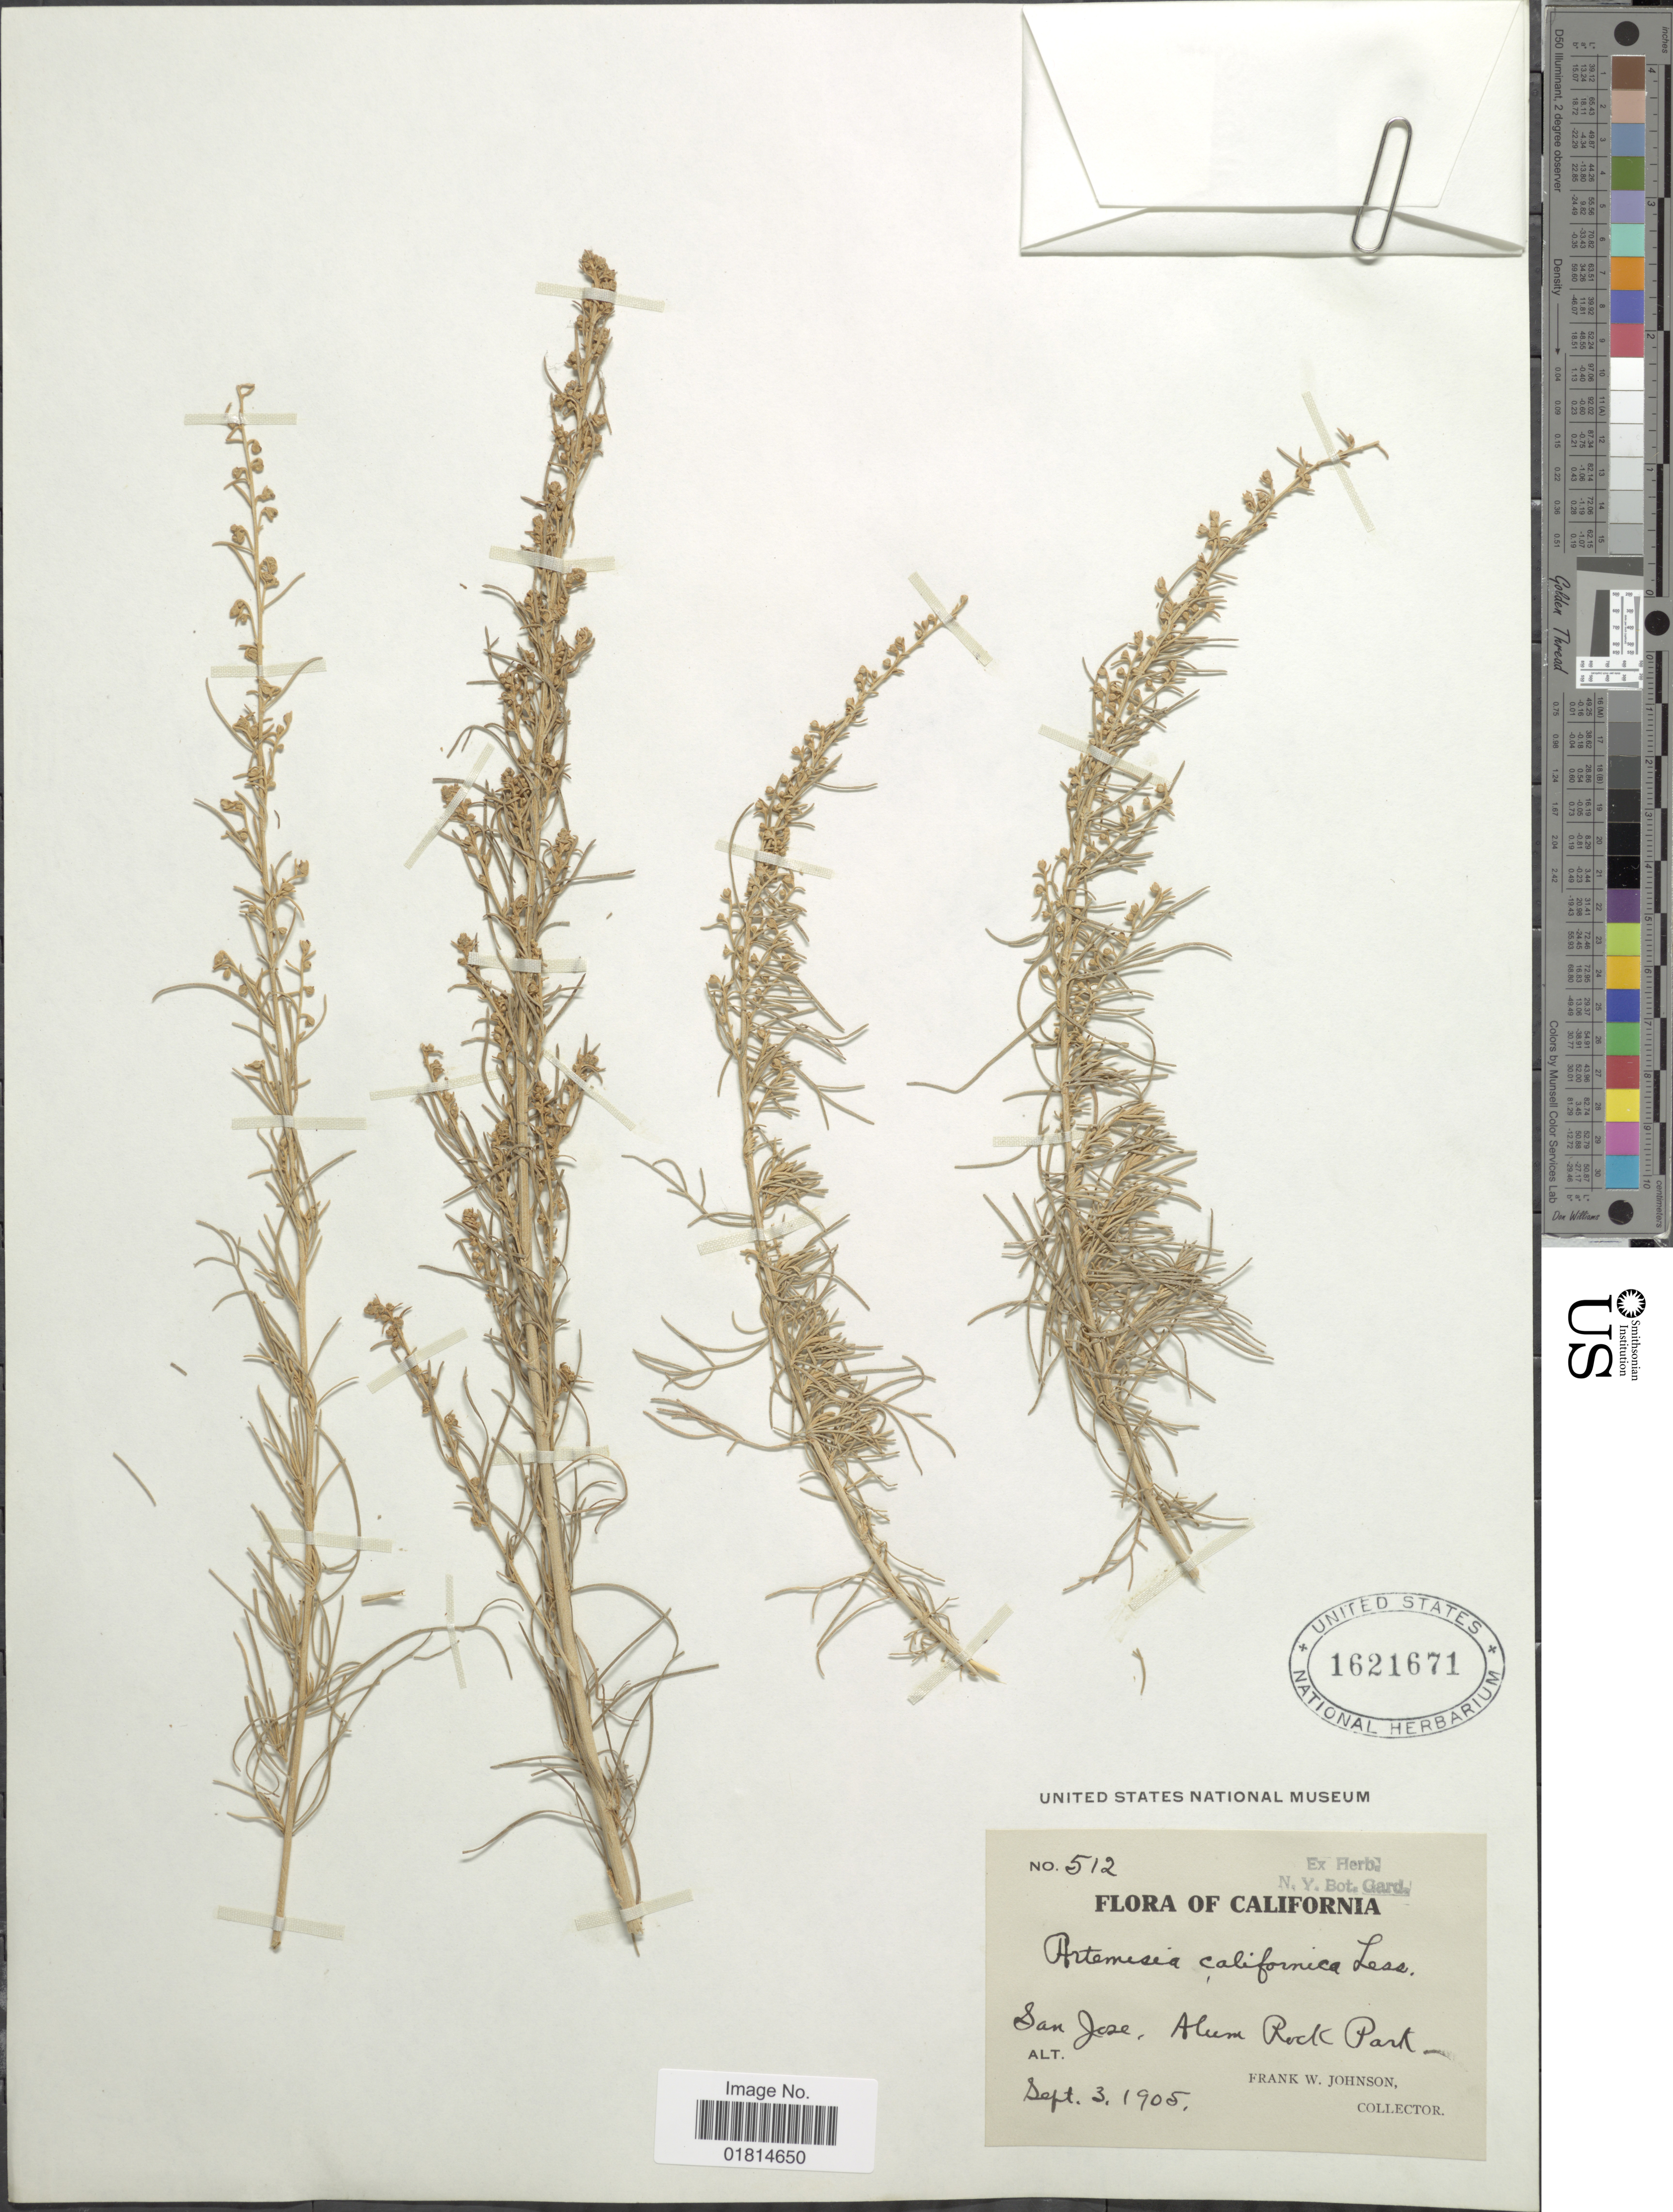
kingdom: Plantae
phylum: Tracheophyta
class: Magnoliopsida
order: Asterales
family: Asteraceae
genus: Artemisia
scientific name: Artemisia californica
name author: Less.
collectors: F. W. Johnson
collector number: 512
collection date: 1905-09-03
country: United States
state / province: California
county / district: Santa Clara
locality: San Jose, Alum Rock Park.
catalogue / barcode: US 1621671